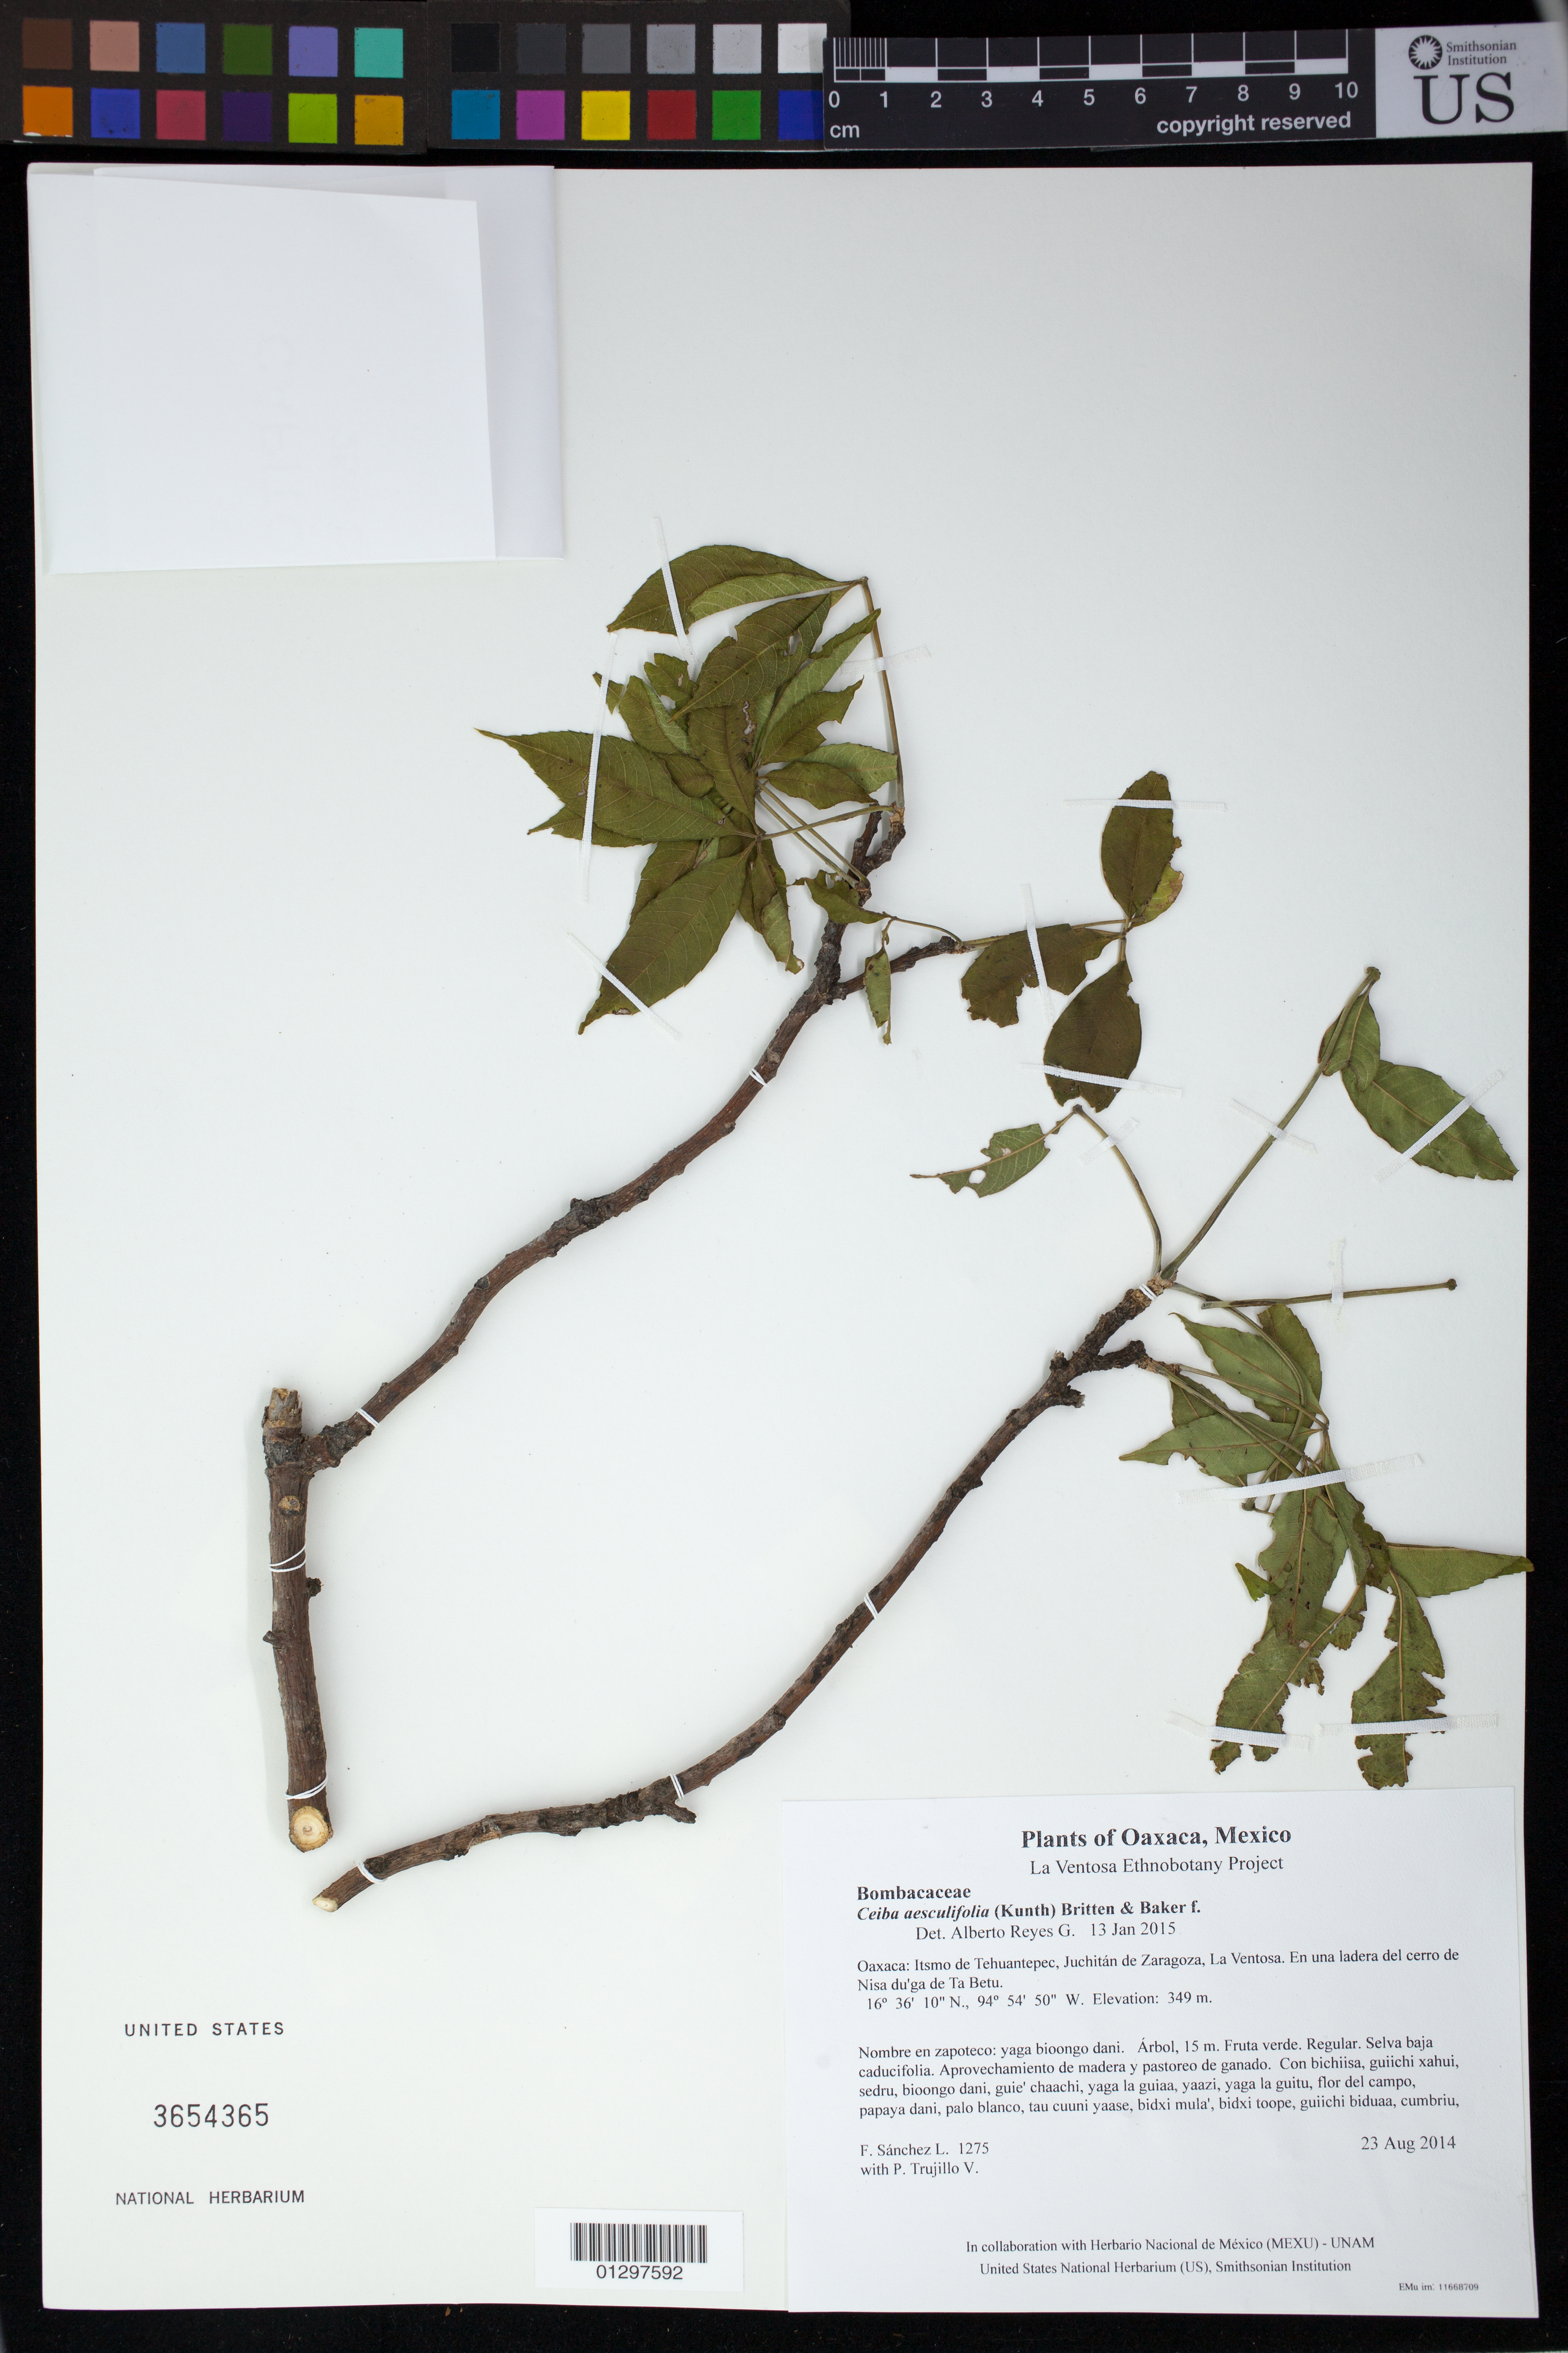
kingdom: Plantae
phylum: Tracheophyta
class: Magnoliopsida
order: Malvales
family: Malvaceae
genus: Ceiba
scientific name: Ceiba aesculifolia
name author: (Kunth) Britten & Baker f.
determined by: Reyes García, A.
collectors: F. Sánchez L. & P. Trujillo V.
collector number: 1275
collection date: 2014-08-23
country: Mexico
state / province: Oaxaca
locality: Itsmo de Tehuantepec, Juchitán de Zaragoza, La Ventosa. En una ladera del cerro de Nisa du'ga de Ta Betu.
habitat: Selva baja caducifolia. Aprovechamiento de madera y pastoreo de ganado.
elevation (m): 349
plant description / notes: MEXU, US; Yaga. 15 m. Cuaananaxhi naga'. Nuu.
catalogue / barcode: US 3654365